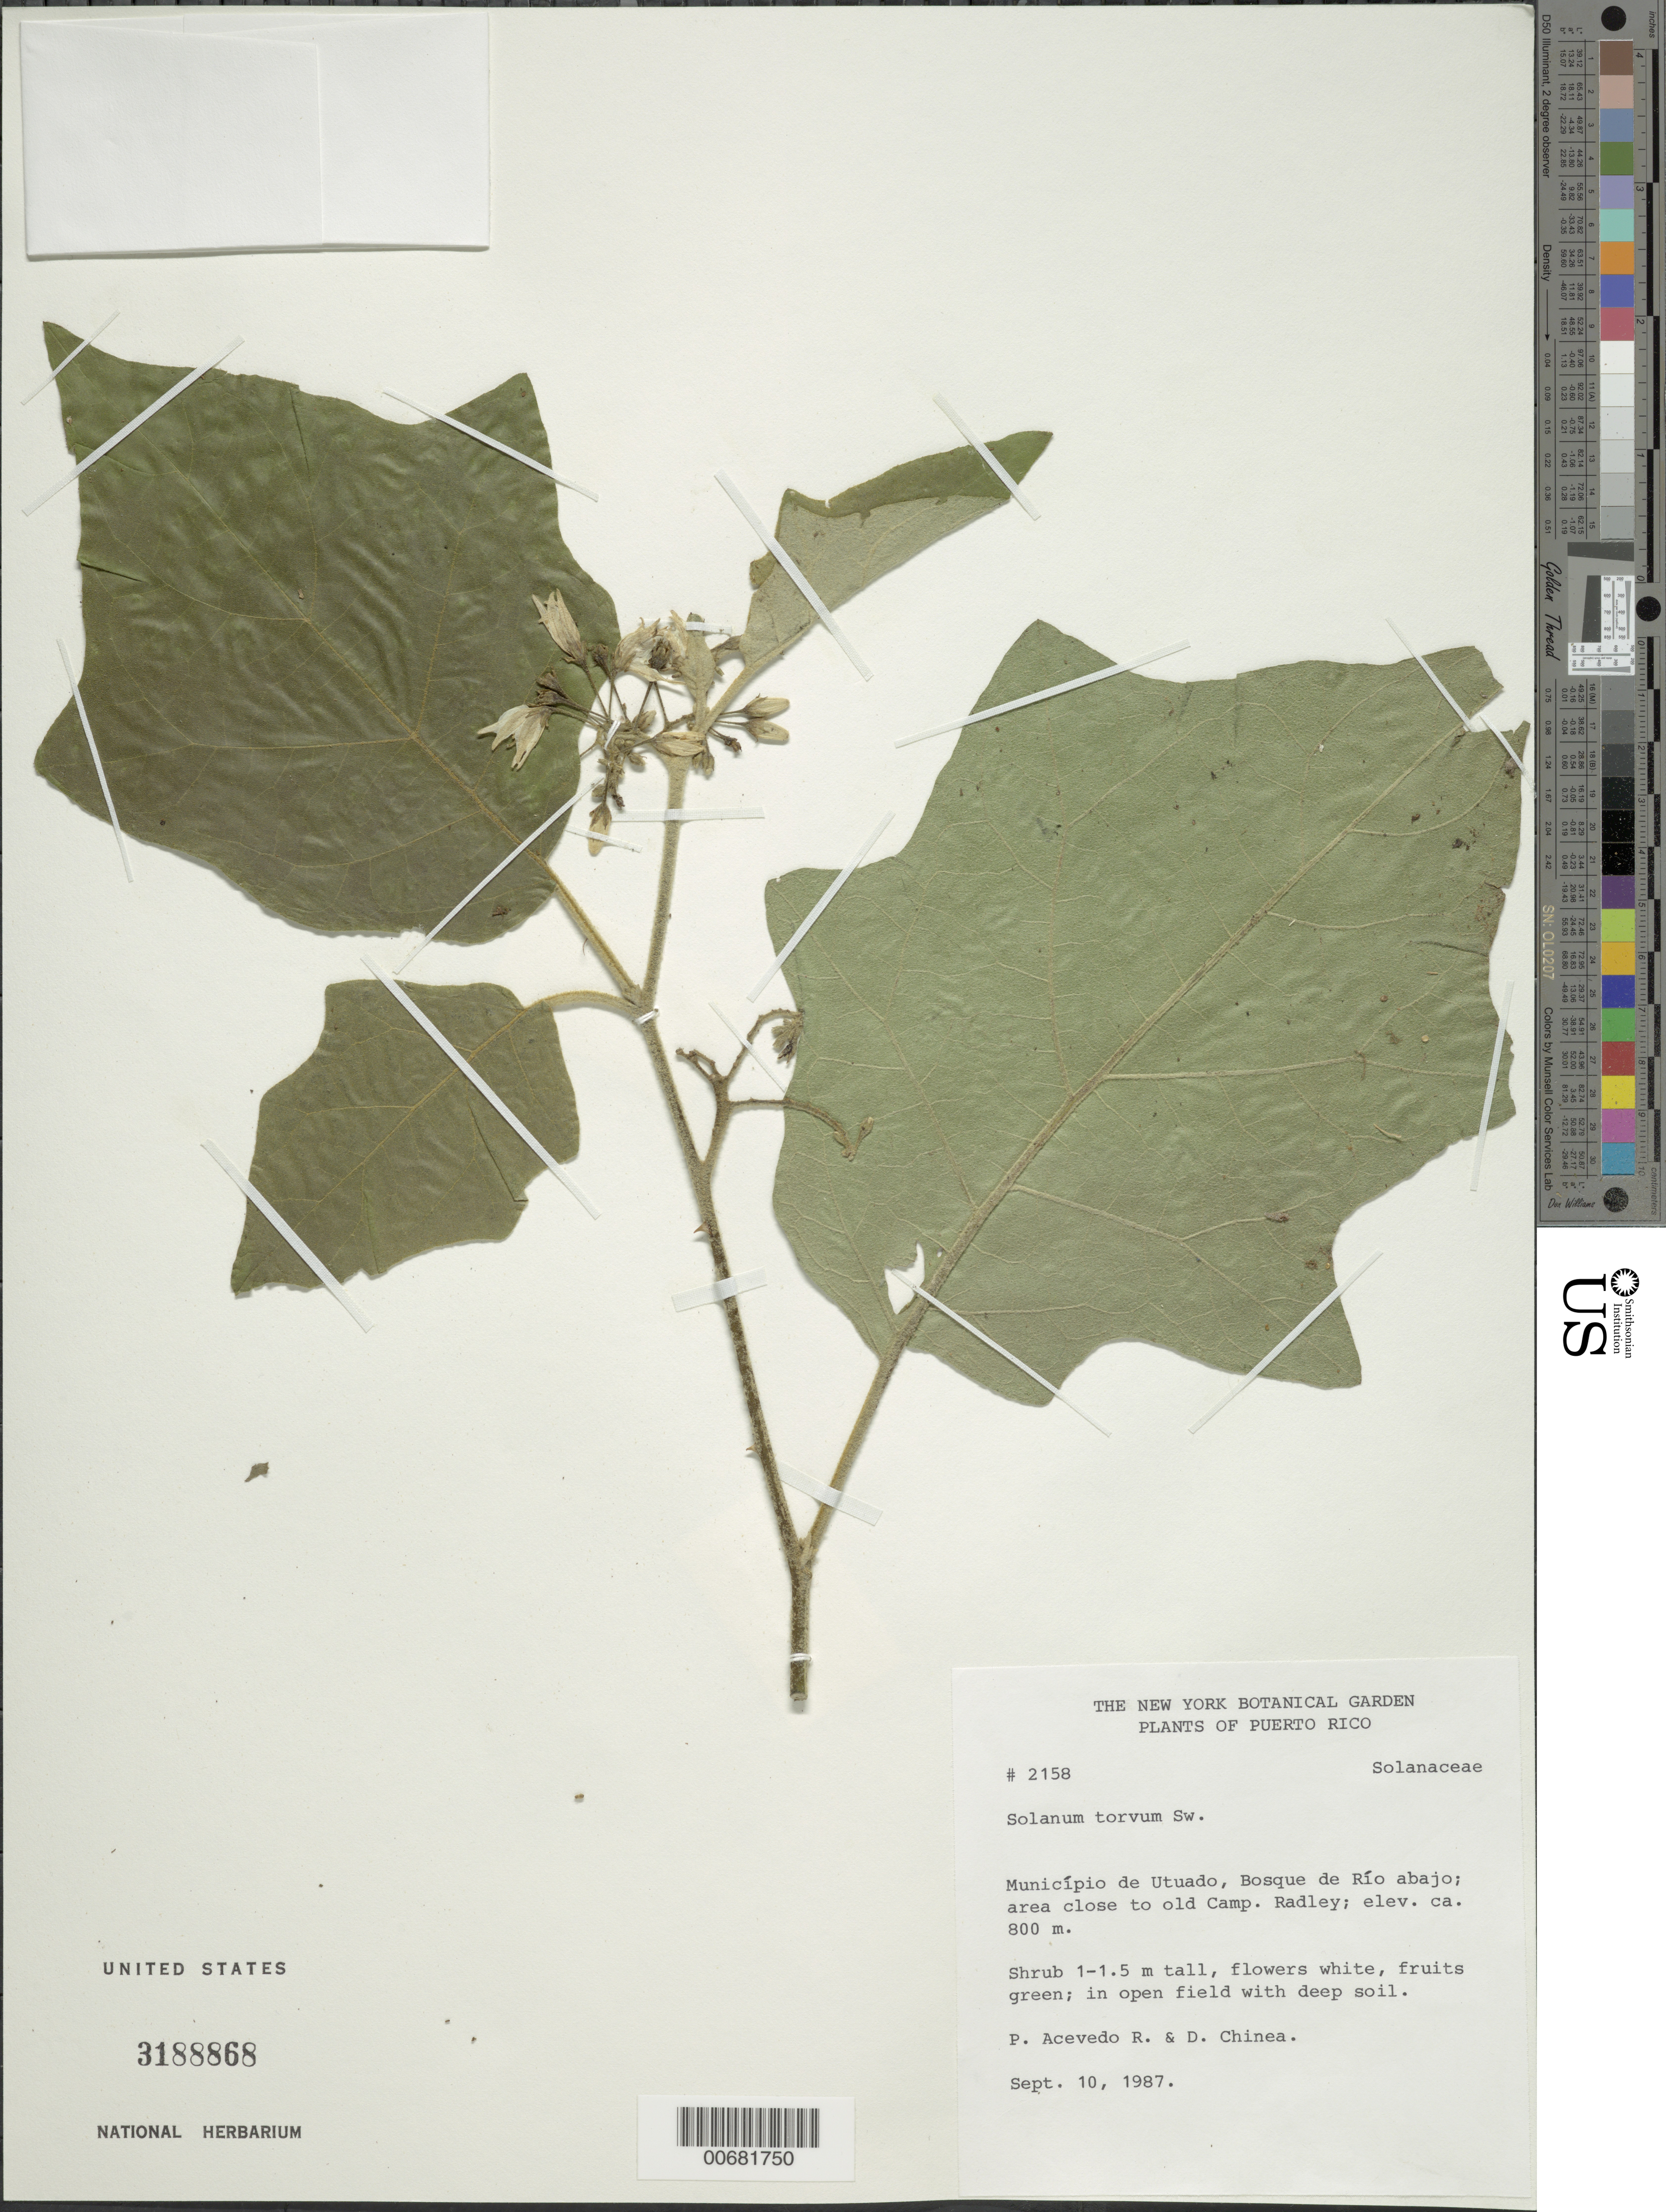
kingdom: Plantae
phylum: Tracheophyta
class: Magnoliopsida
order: Solanales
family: Solanaceae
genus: Solanum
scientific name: Solanum torvum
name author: Sw.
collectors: P. Acevedo-Rodr. & D. Chinea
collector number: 2158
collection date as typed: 10 Sep 1987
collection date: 1987-09-10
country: Puerto Rico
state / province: Arecibo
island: Puerto Rico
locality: Arecibo; Bosque de Río Abajo, Camp Radley.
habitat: Area adjacent to camp.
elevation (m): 300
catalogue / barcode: US 3188868